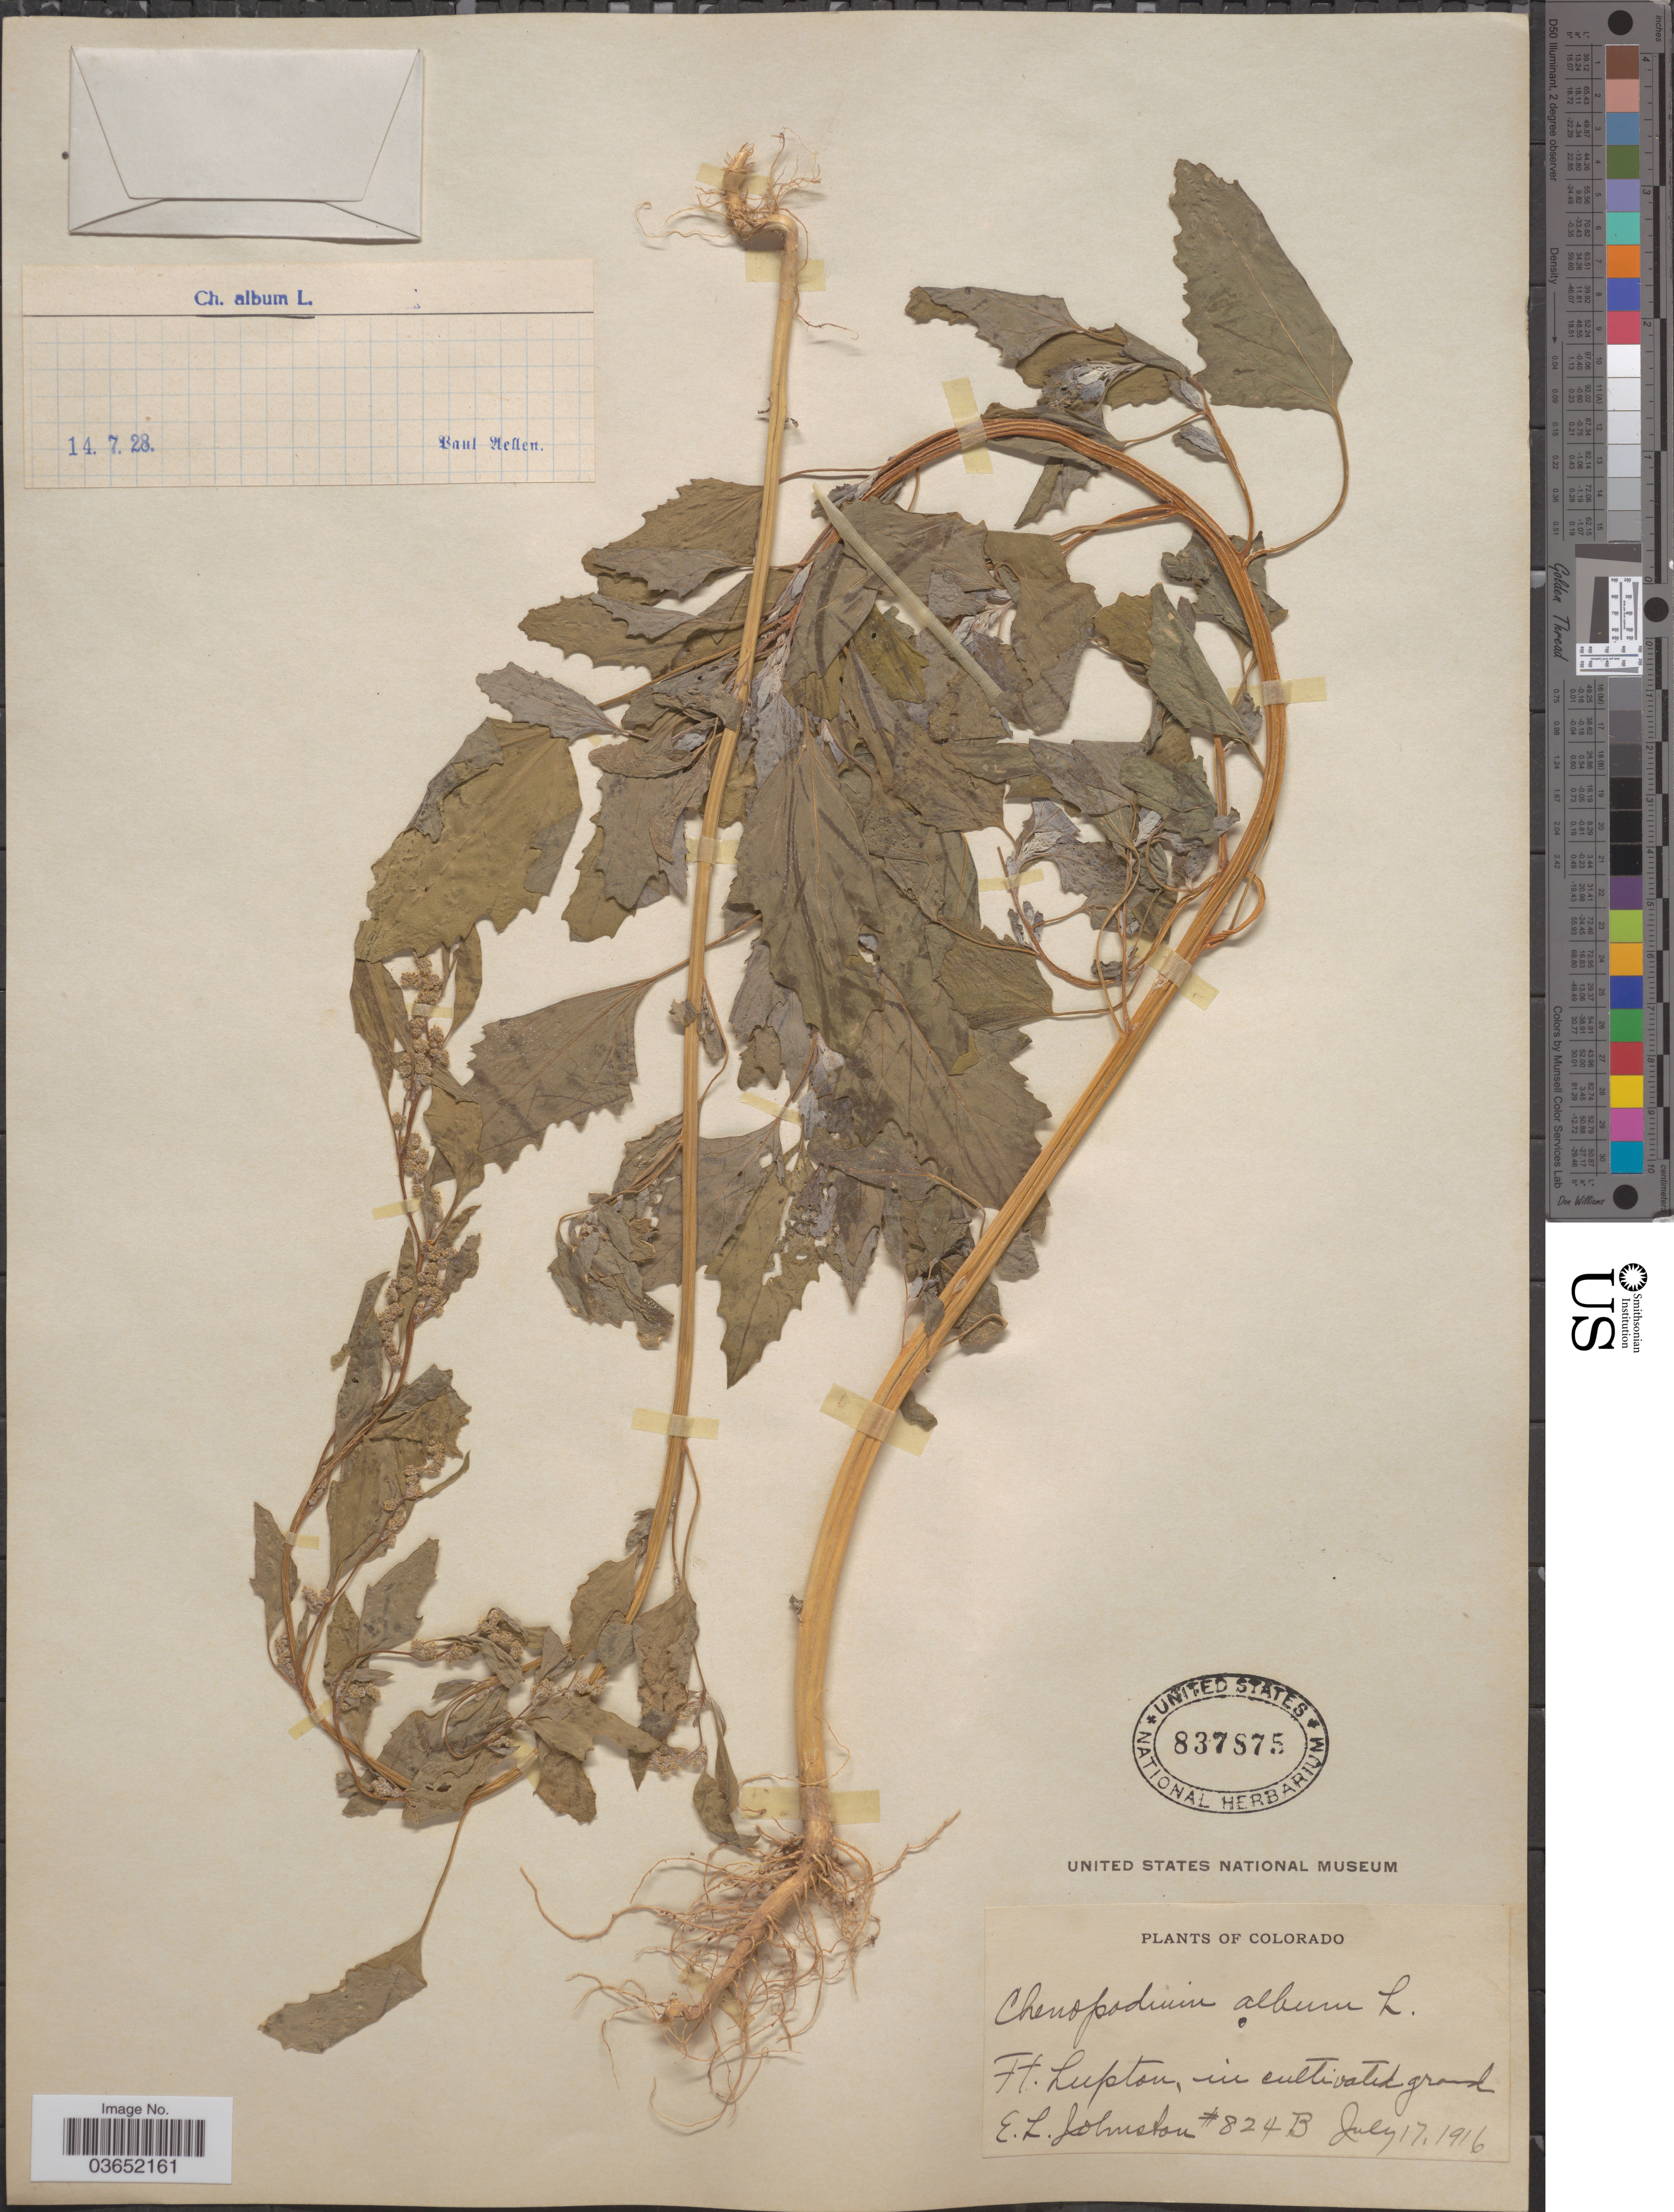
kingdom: Plantae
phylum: Tracheophyta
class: Magnoliopsida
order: Caryophyllales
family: Amaranthaceae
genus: Chenopodium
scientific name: Chenopodium album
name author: L.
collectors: E. L. Johnston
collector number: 824B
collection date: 1916-07-17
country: United States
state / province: Colorado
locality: Ft. Lupton, in cultivated ground.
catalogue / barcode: US 837875